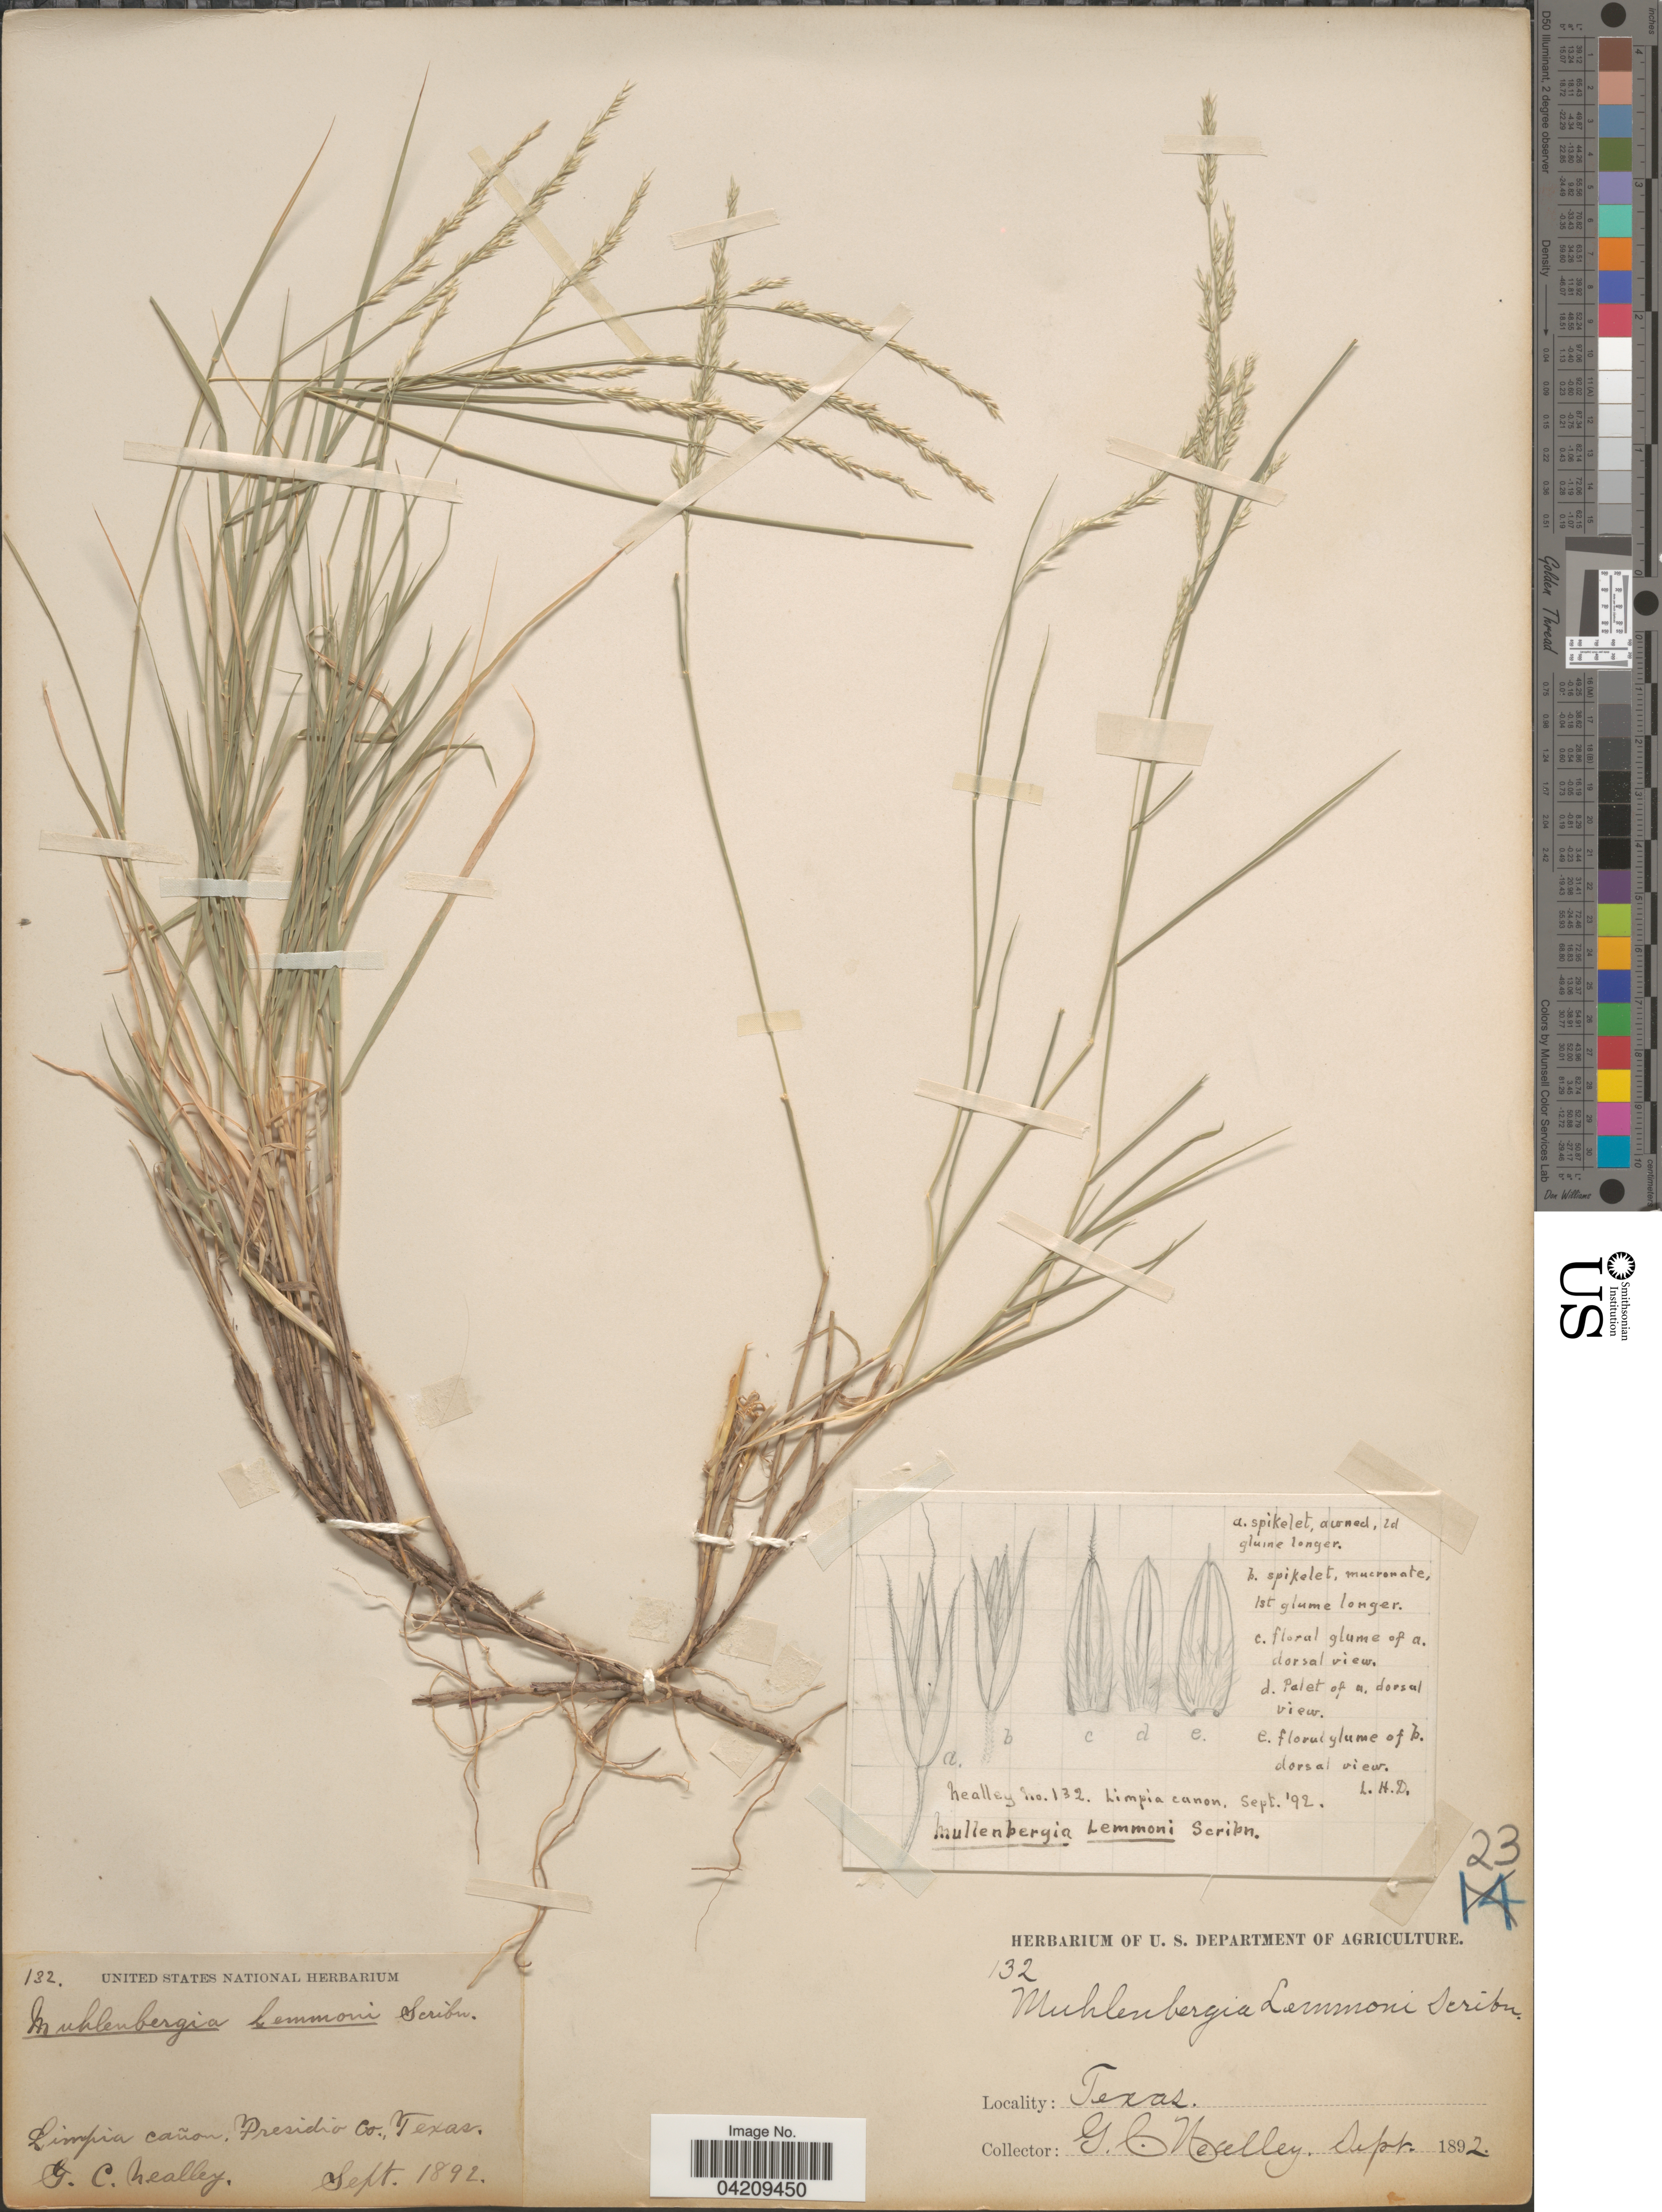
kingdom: Plantae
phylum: Tracheophyta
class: Liliopsida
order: Poales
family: Poaceae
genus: Muhlenbergia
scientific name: Muhlenbergia glauca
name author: (Nees) Mez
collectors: G. C. Nealley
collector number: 132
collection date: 1892-09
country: United States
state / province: Texas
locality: Limpia cañon. Presidio Co.